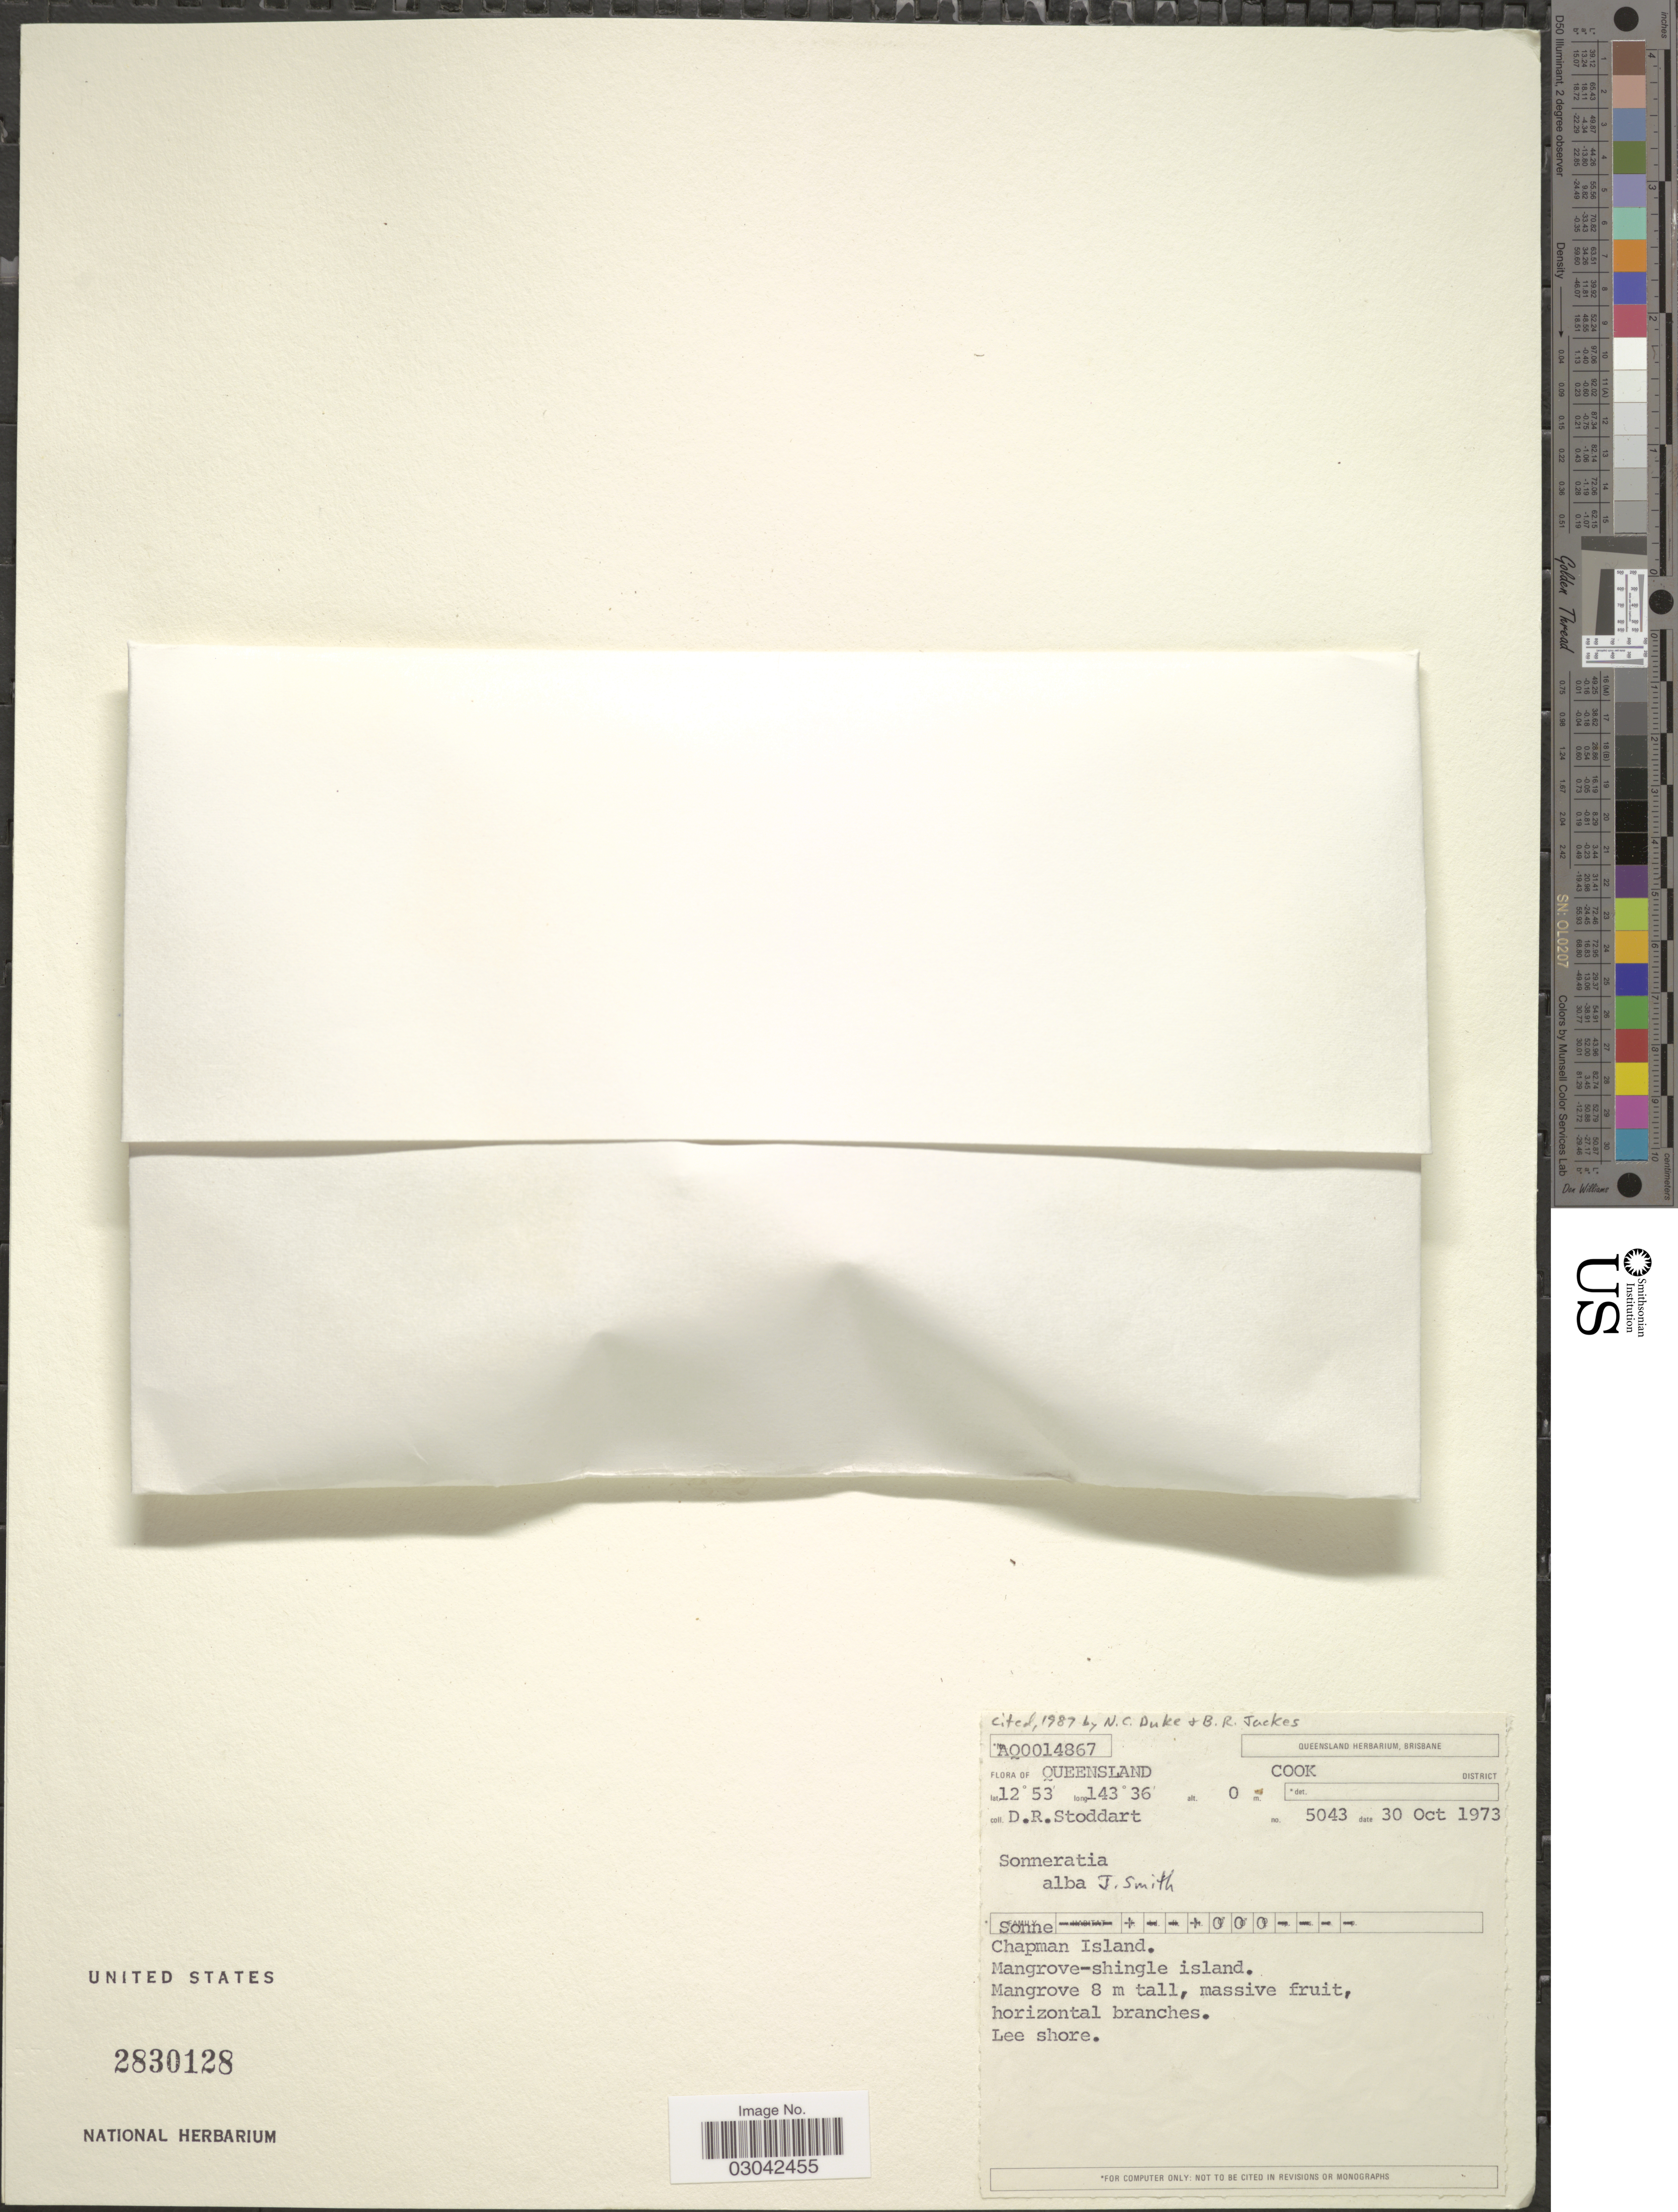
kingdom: Plantae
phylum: Tracheophyta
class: Magnoliopsida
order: Myrtales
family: Lythraceae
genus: Sonneratia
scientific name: Sonneratia alba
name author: Sm.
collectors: D. R. Stoddart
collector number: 5043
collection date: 1973-10-30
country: Australia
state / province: Queensland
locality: Cook District. Chapman Island. Mangrove-shingle island.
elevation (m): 0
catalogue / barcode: US 2830128